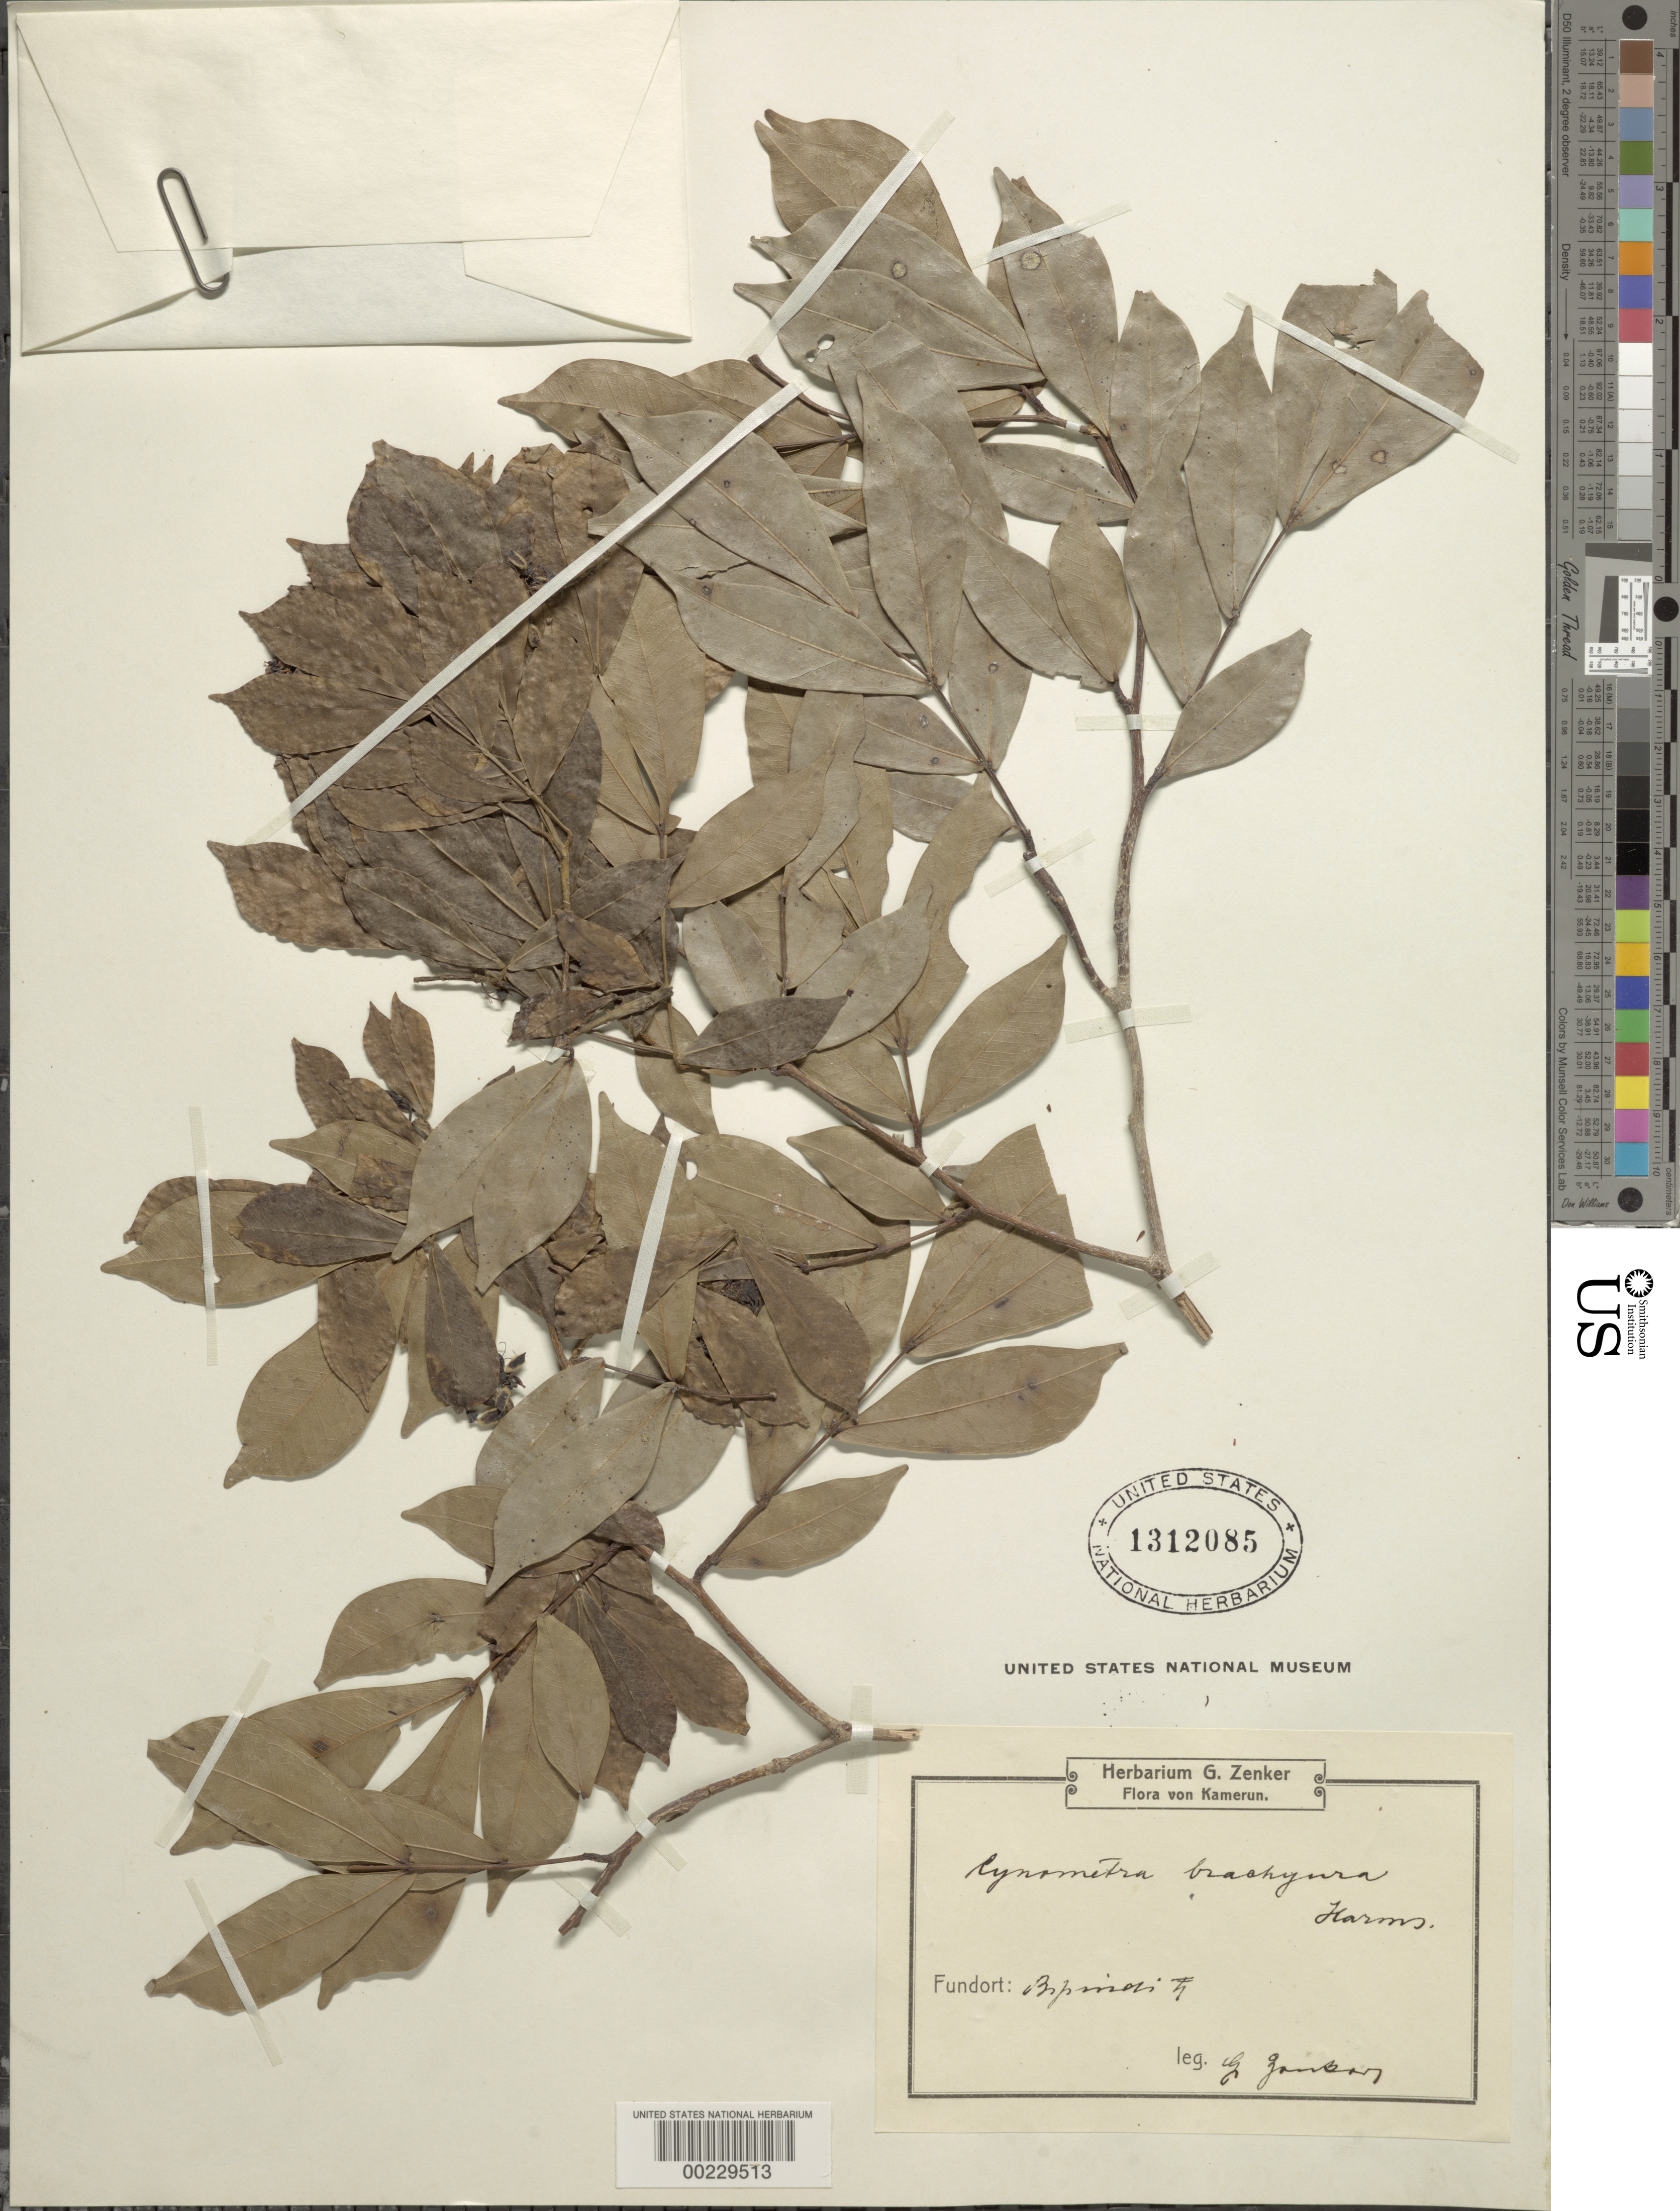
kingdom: Plantae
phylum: Tracheophyta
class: Magnoliopsida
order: Fabales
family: Fabaceae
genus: Cynometra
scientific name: Cynometra brachyura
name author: Harms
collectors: G. A. Zenker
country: Cameroon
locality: Bipinot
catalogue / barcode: US 1312085